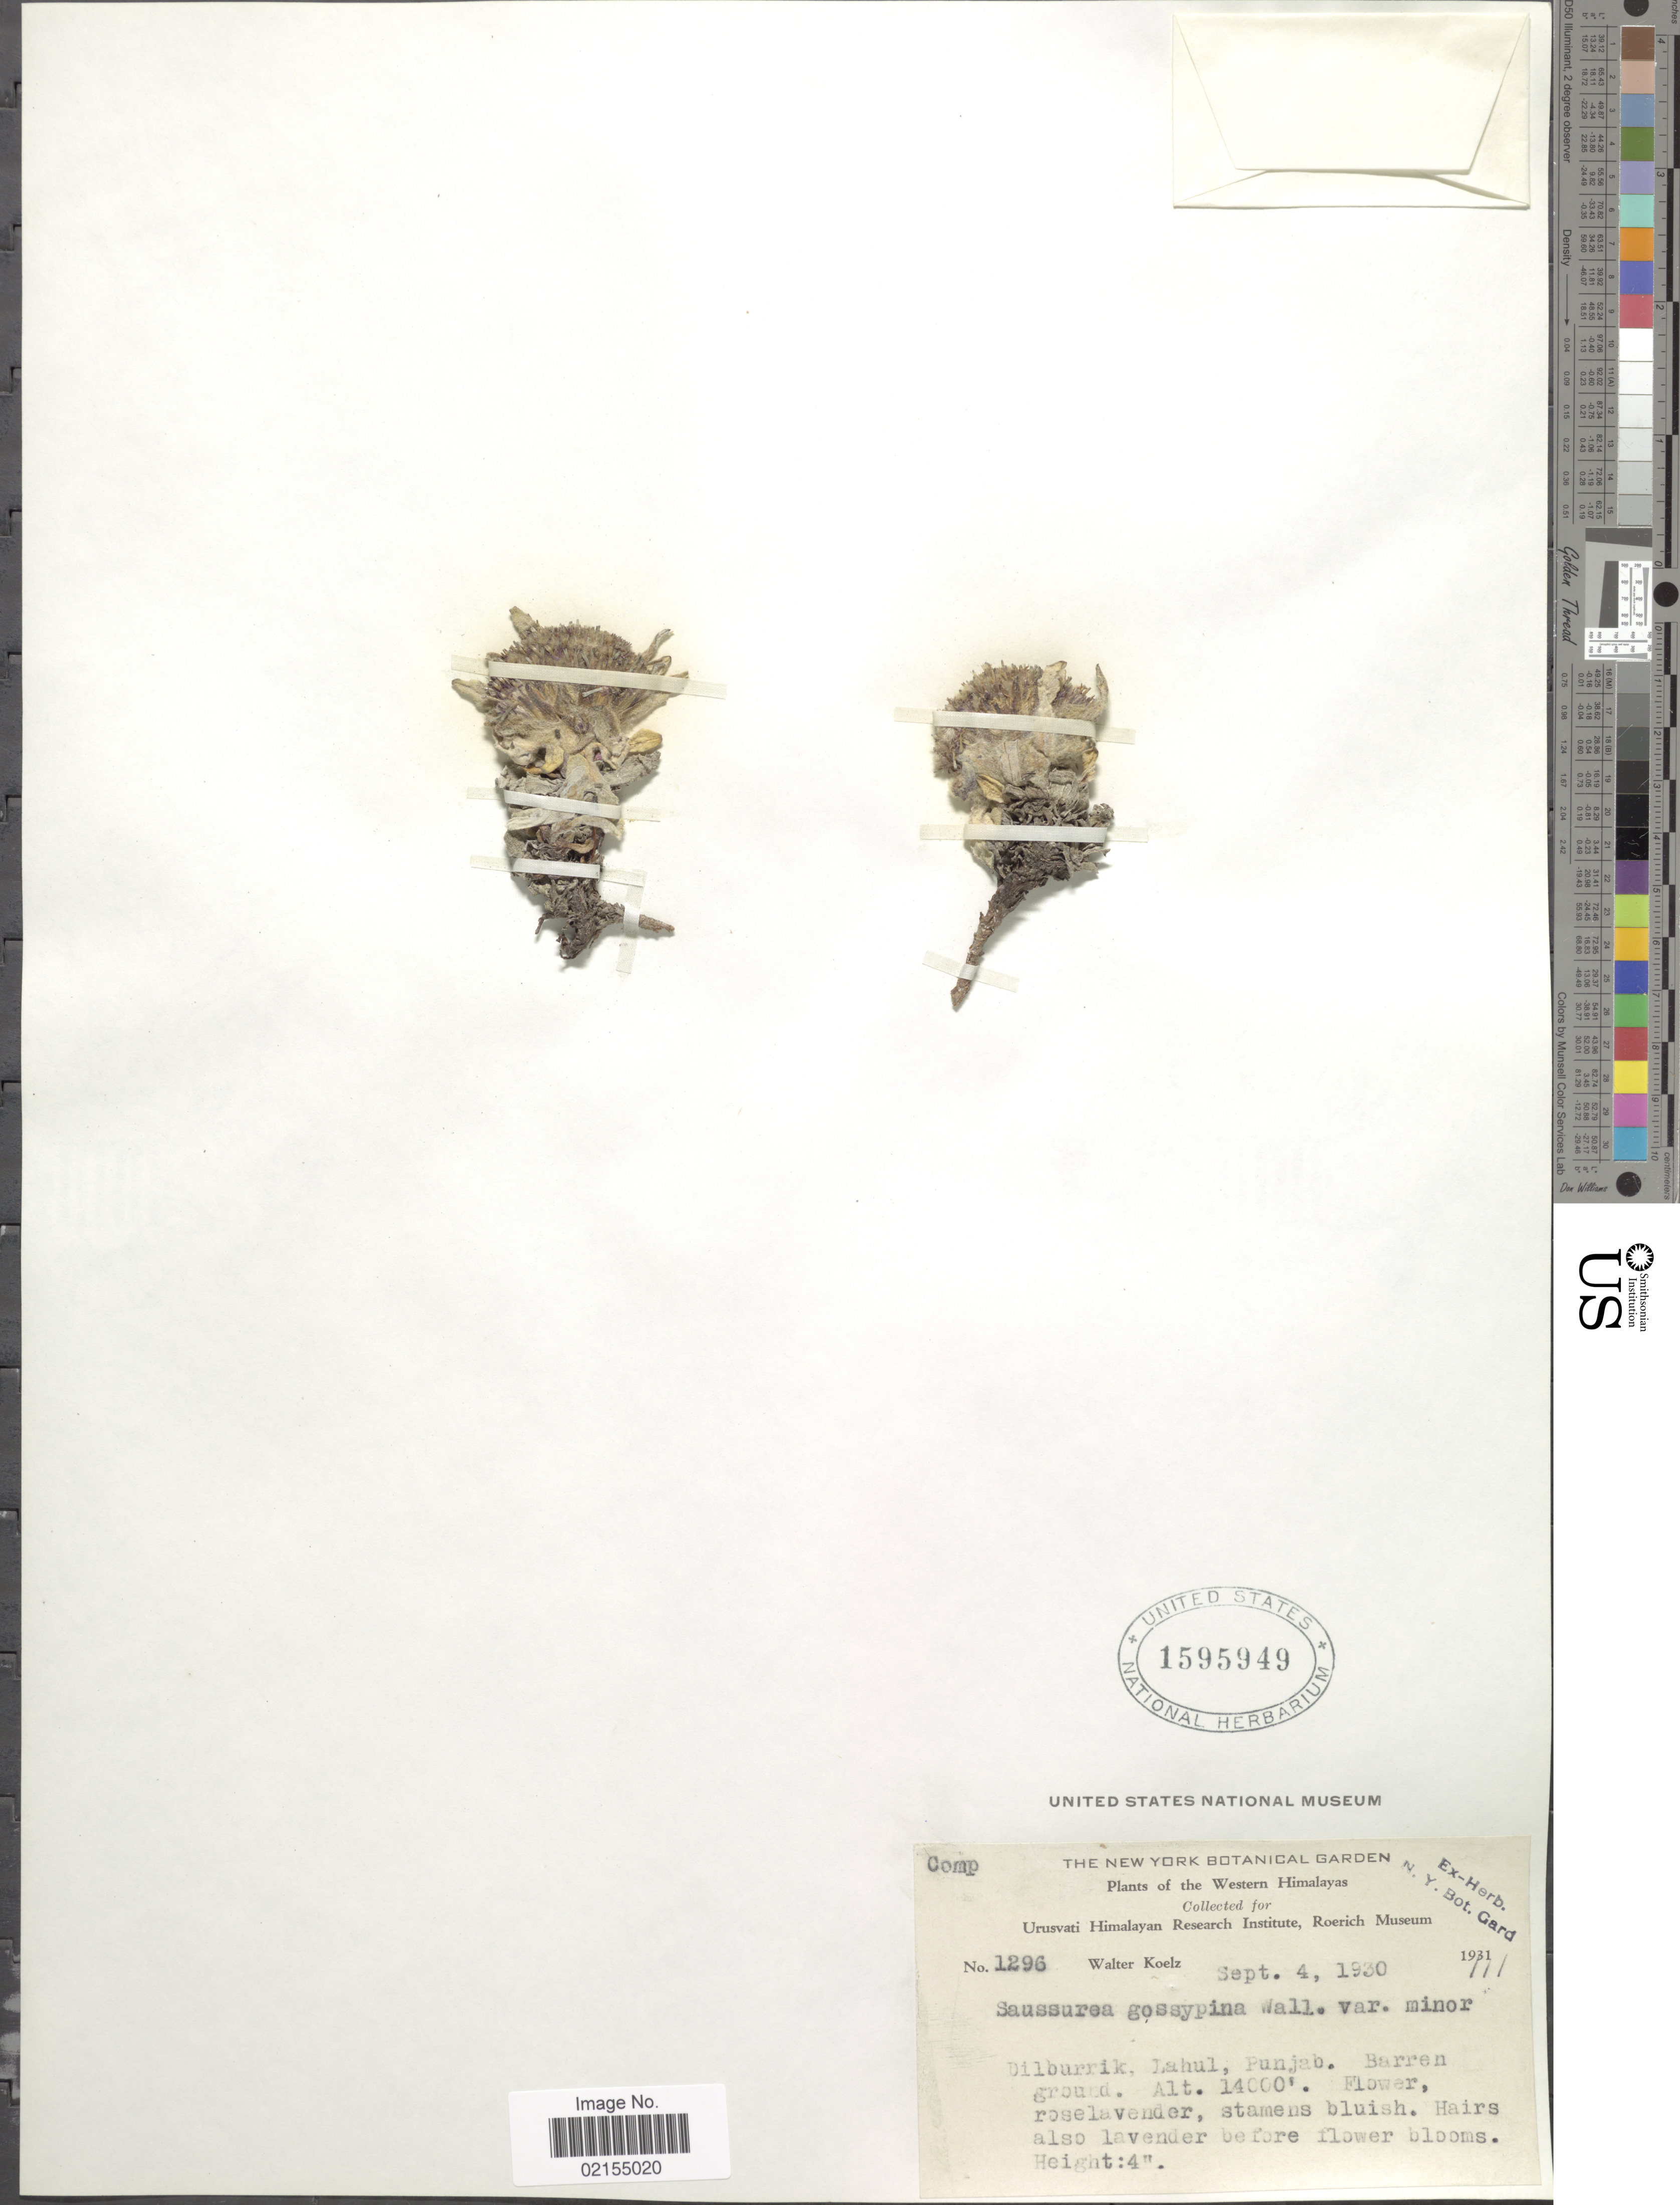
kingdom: Plantae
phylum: Tracheophyta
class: Magnoliopsida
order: Asterales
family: Asteraceae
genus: Saussurea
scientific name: Saussurea gnaphalodes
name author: (Royle) Sch. Bip.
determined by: Chen, Yousheng S.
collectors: W. N. Koelz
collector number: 1296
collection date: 1930-09-04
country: India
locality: The Western Himalayas, Dilburrik, Lahul, Punjab, Barren Ground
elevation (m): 4267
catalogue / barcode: US 1595949